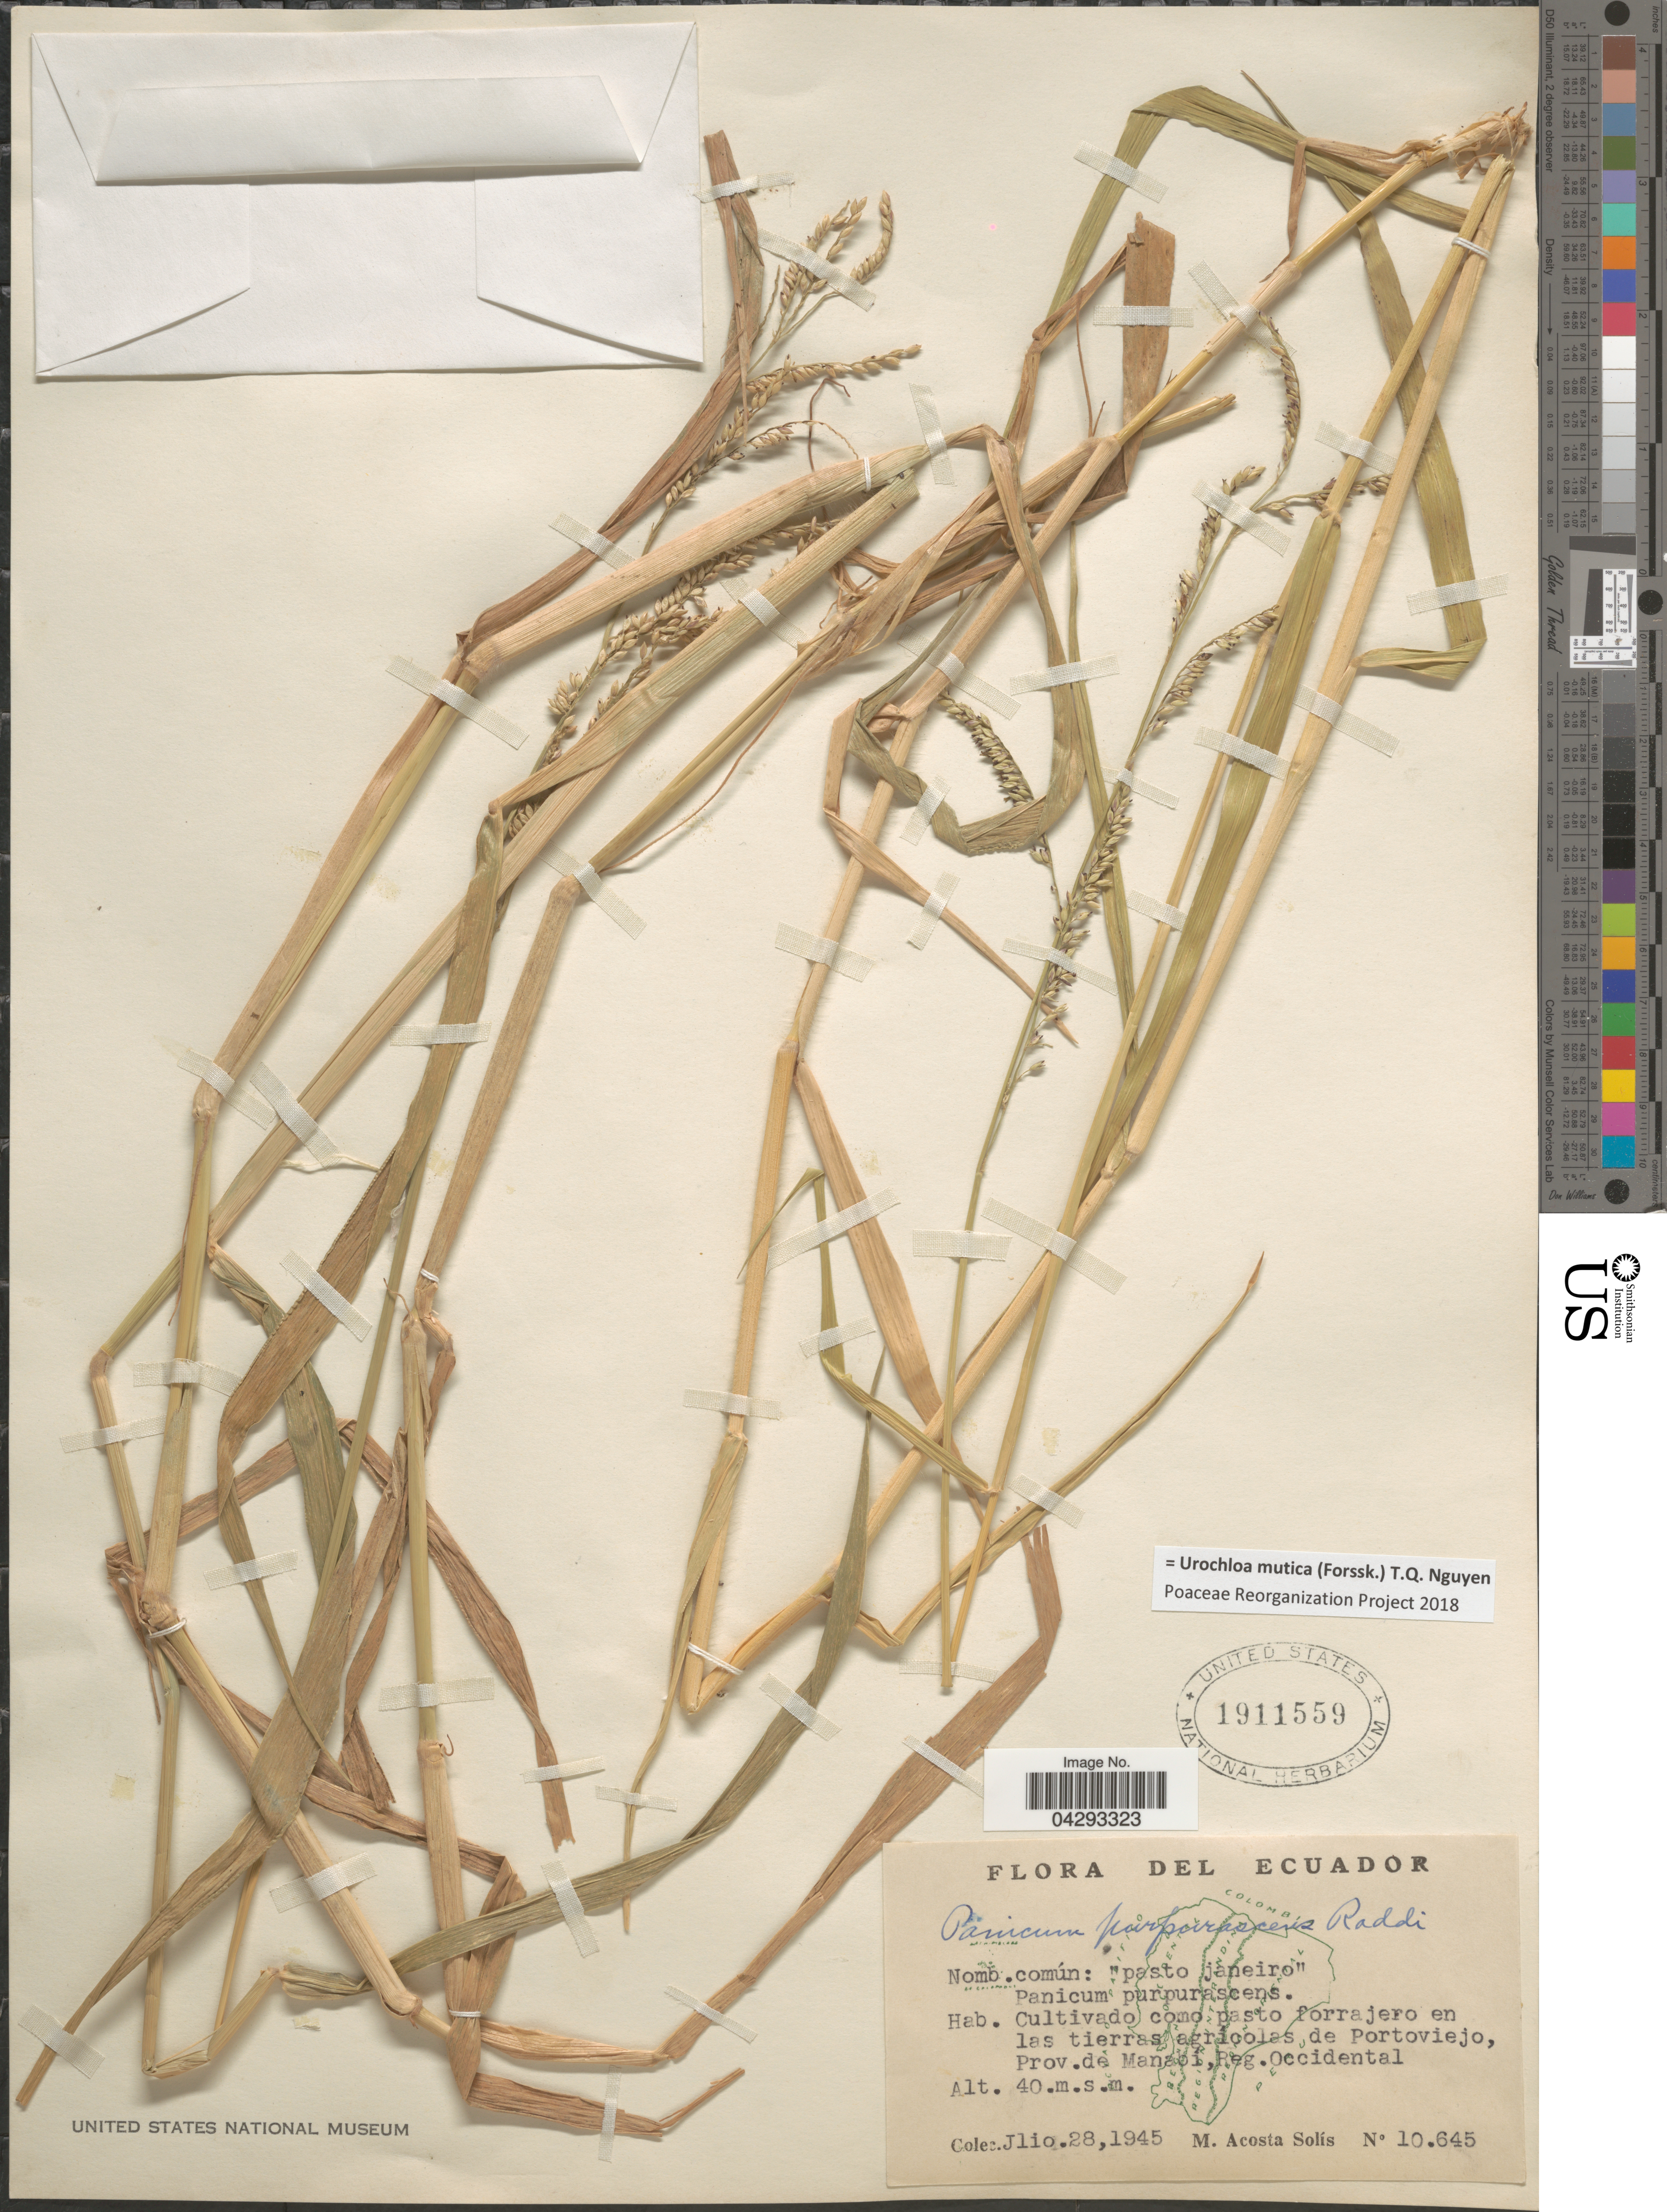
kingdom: Plantae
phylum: Tracheophyta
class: Liliopsida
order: Poales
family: Poaceae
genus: Urochloa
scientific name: Urochloa mutica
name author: (Forssk.) T.Q. Nguyen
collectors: M. Acosta Solis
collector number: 10645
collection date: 1945-07-28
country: Ecuador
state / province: Manabí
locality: Cultivado como pasto forrajero en las tierras agricola de Portoviejo, Prov. de Manabí, Reg. Occidental.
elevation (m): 40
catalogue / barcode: US 1911559